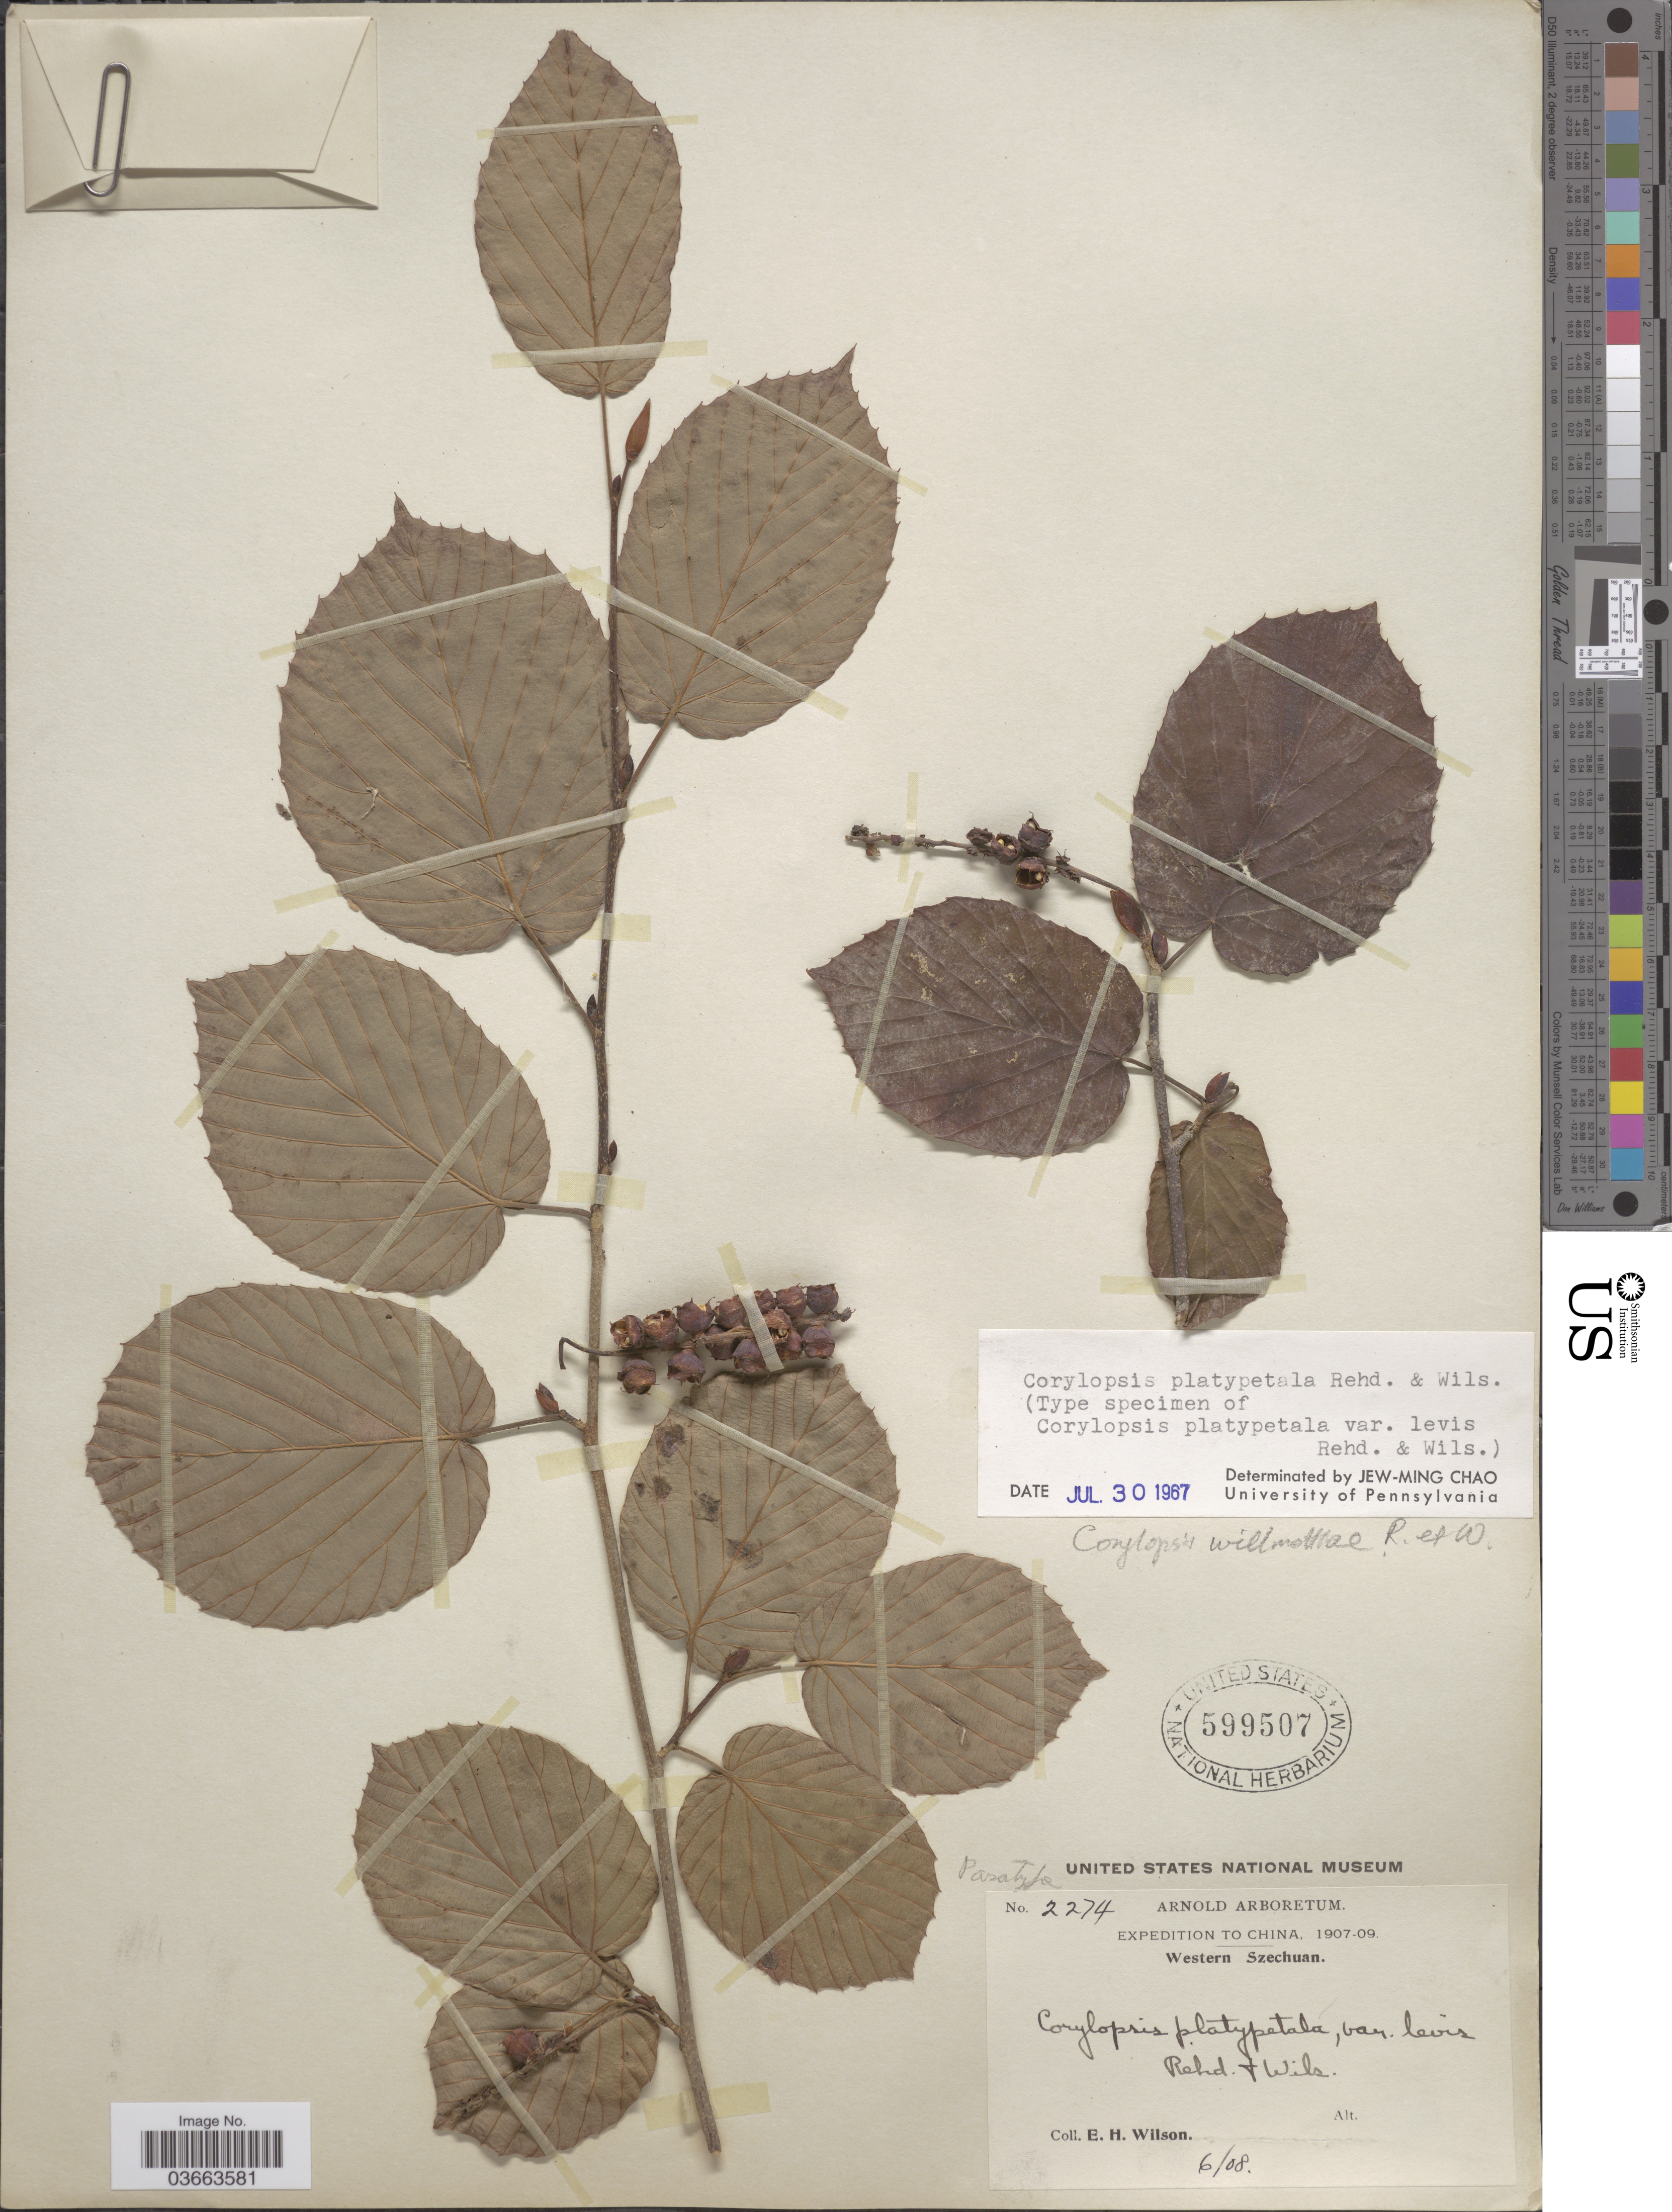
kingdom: Plantae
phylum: Tracheophyta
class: Magnoliopsida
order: Saxifragales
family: Hamamelidaceae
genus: Corylopsis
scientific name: Corylopsis willmottiae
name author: Rehder & E.H. Wilson in Sarg.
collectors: E. Wilson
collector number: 2274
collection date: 1908-06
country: China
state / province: Sichuan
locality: Western Szechuan.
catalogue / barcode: US 599507